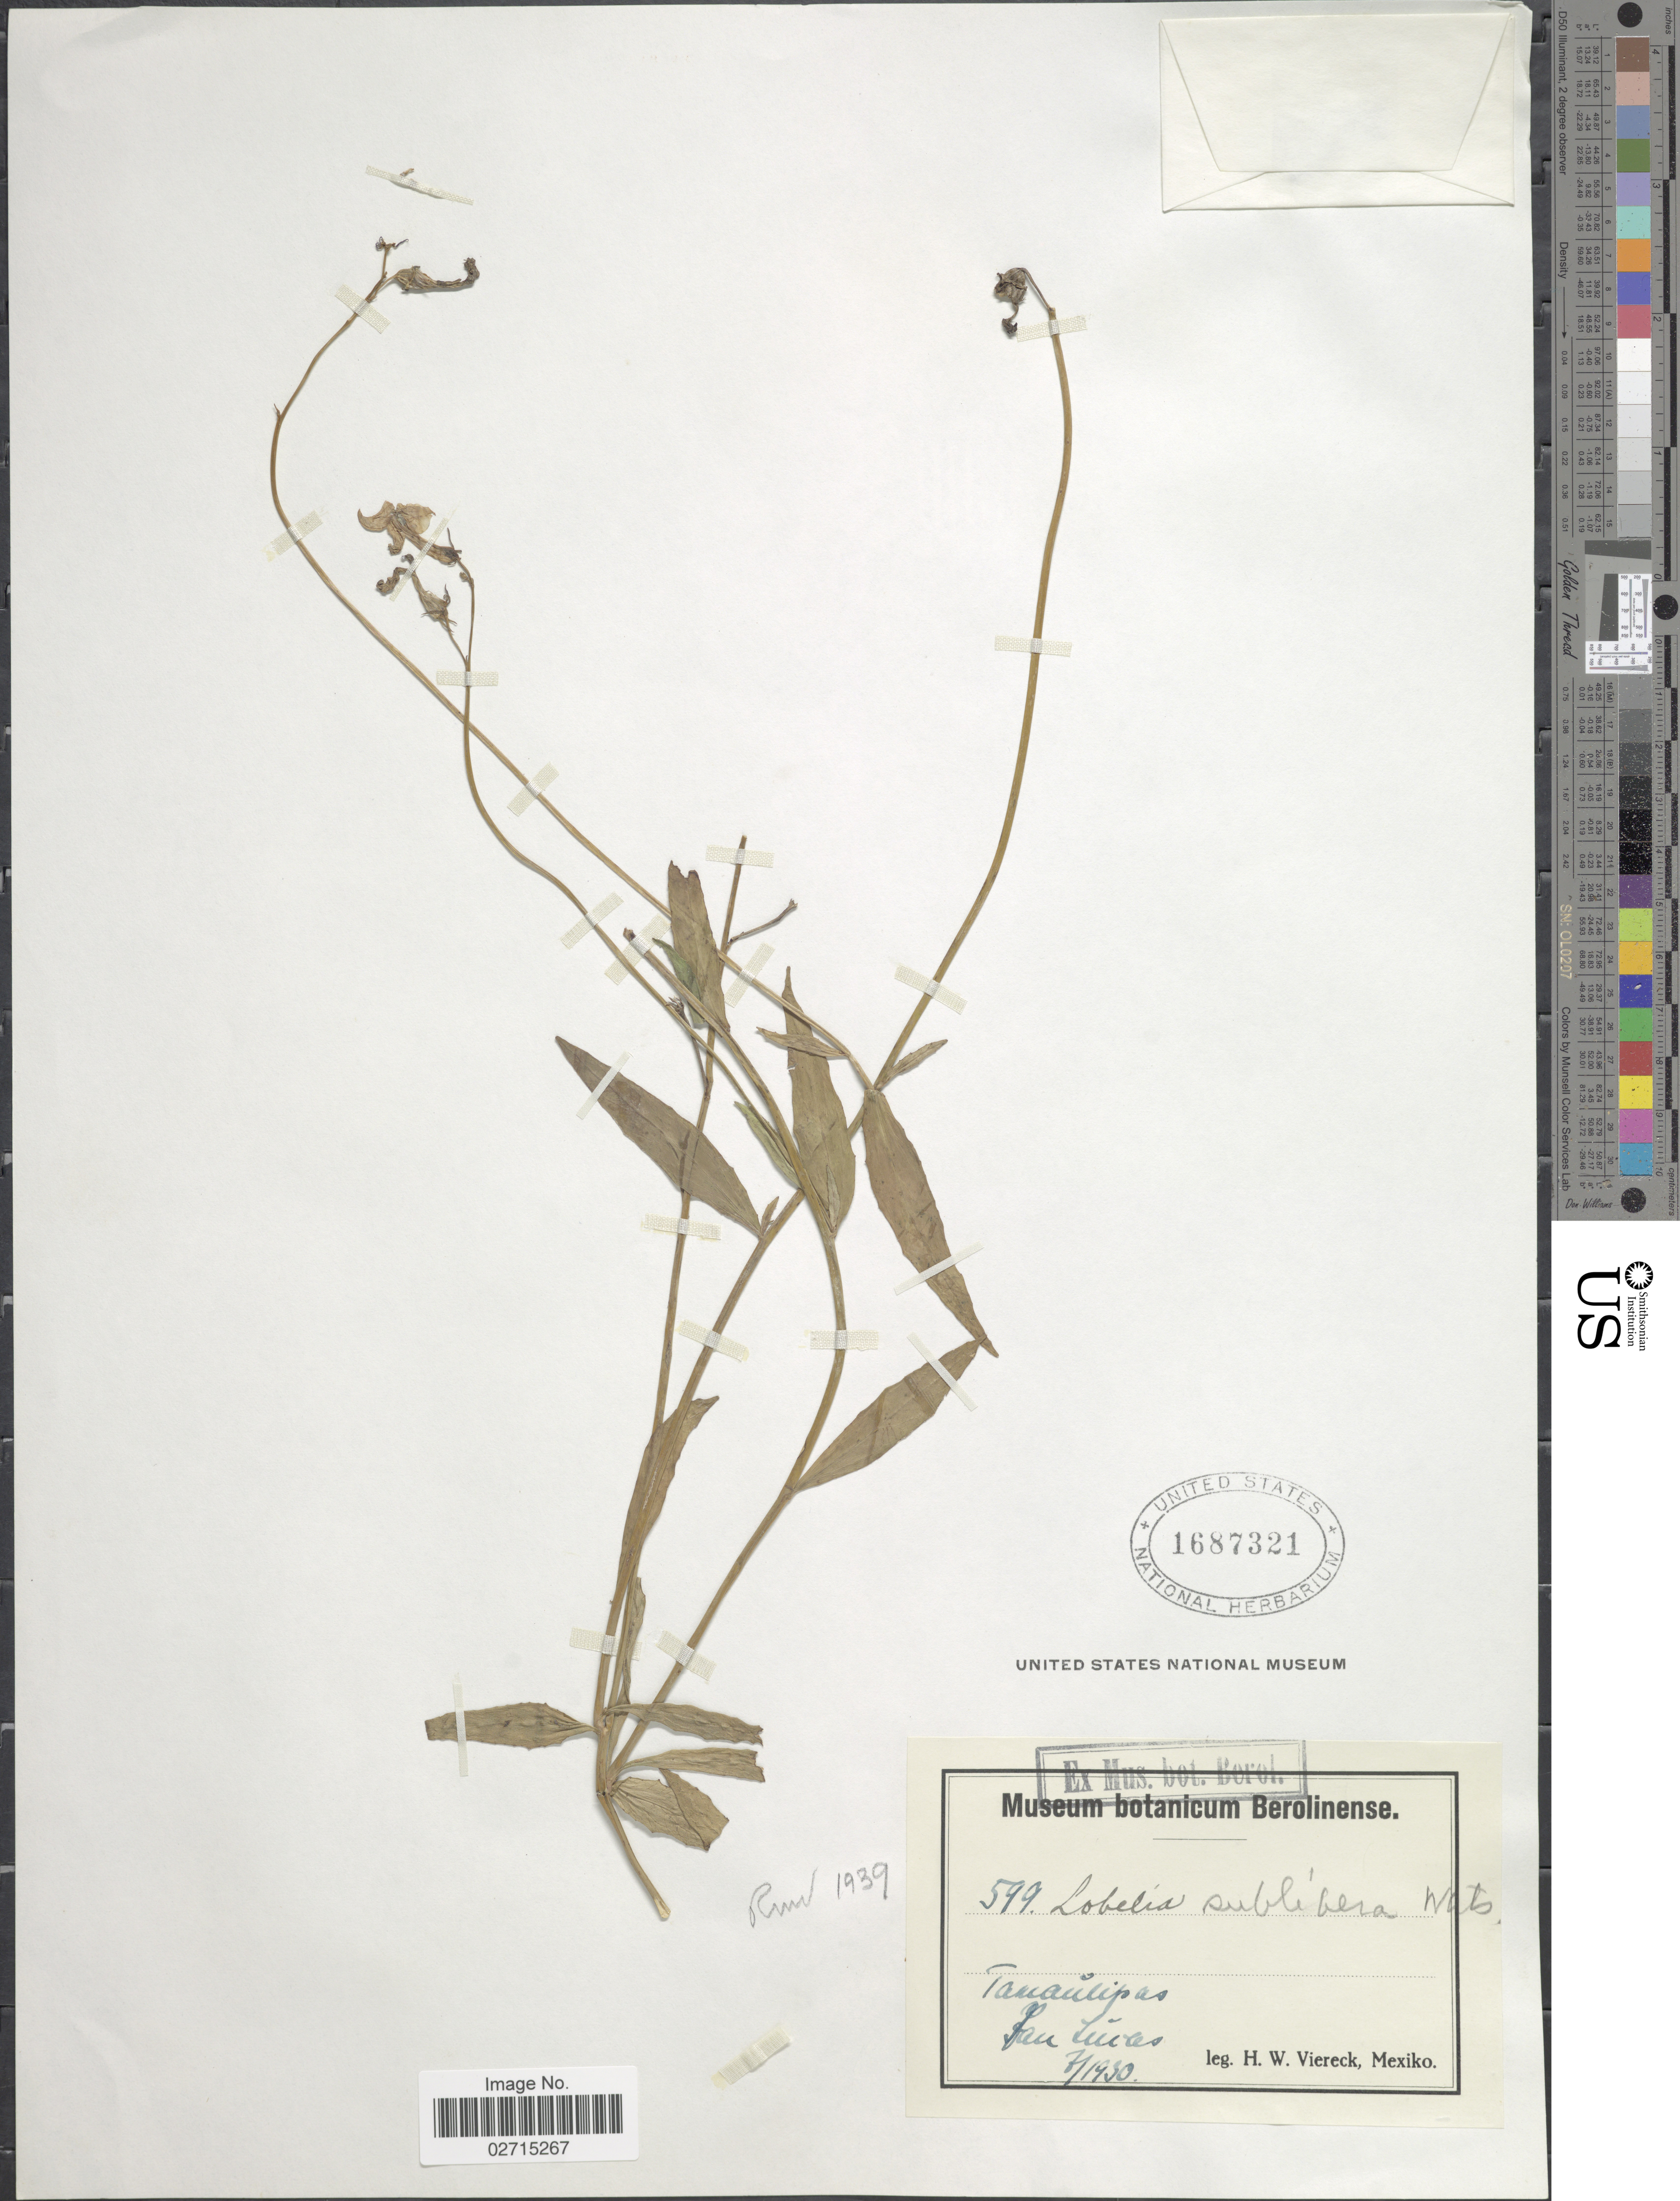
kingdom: Plantae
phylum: Tracheophyta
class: Magnoliopsida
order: Asterales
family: Campanulaceae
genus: Lobelia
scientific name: Lobelia sublibera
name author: S. Watson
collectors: H. W. Viereck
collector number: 599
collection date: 1930-07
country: Mexico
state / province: Tamaulipas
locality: San Lucas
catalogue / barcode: US 1687321